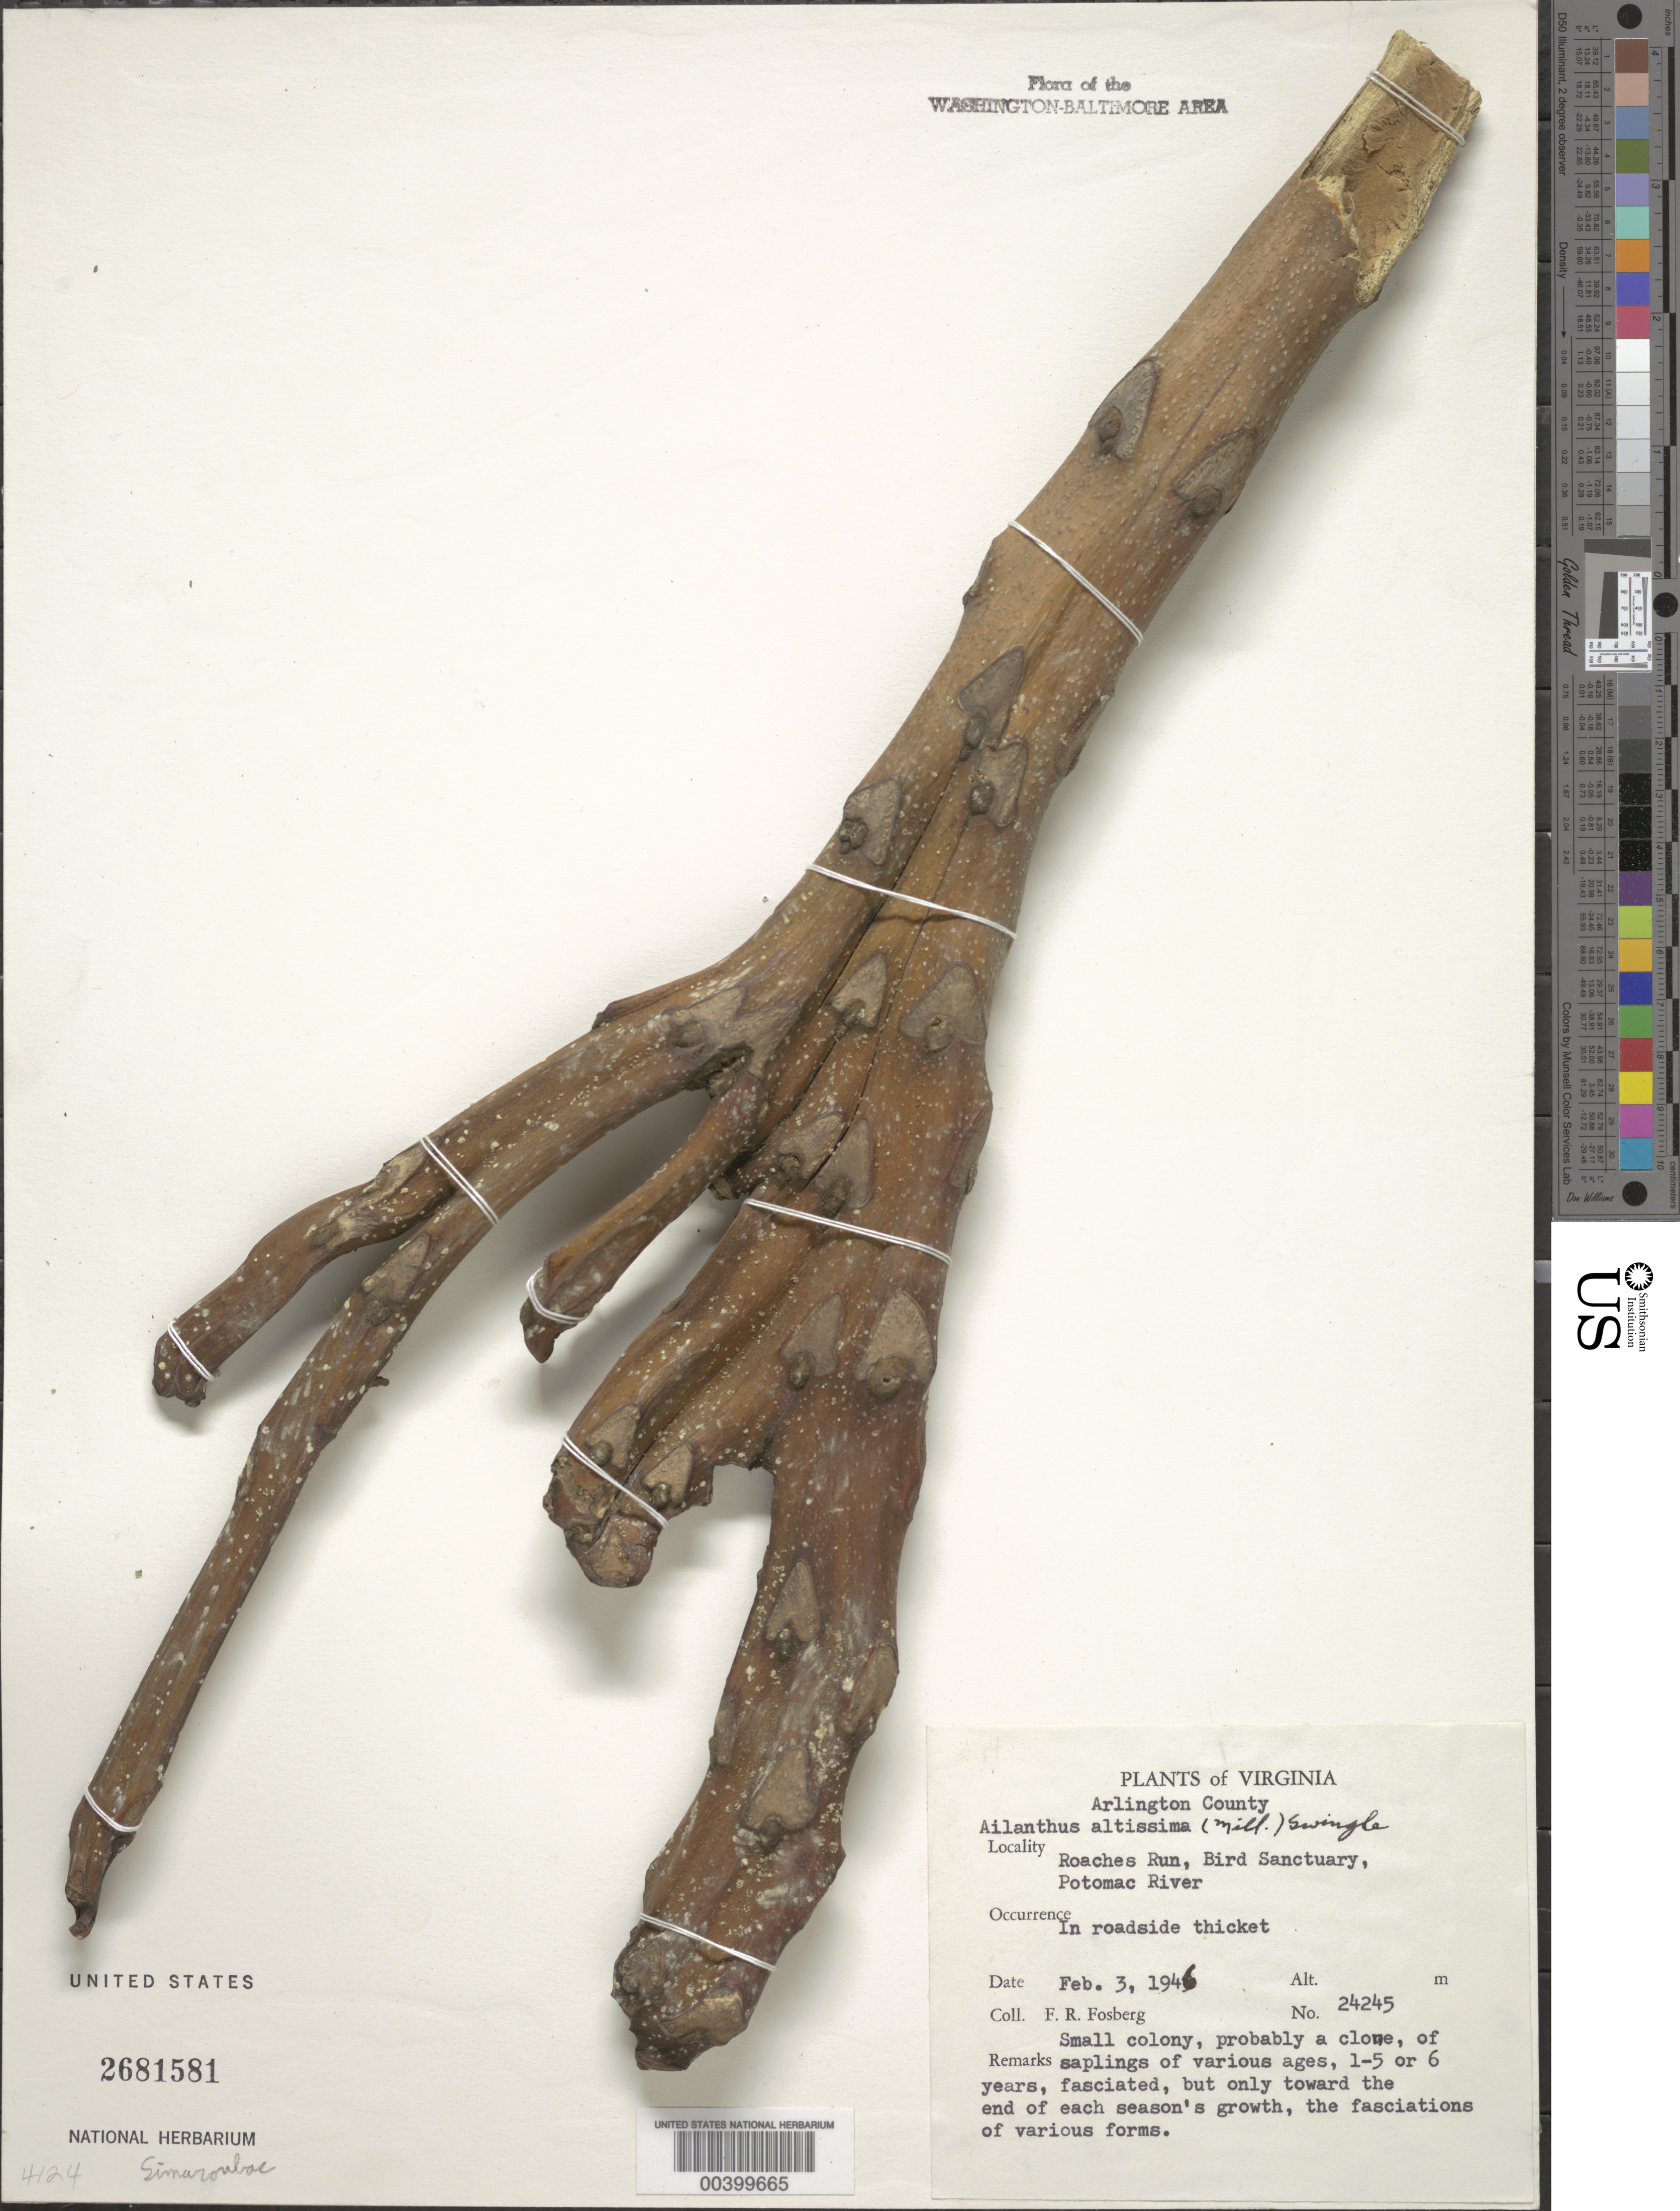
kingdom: Plantae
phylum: Tracheophyta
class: Magnoliopsida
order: Sapindales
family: Simaroubaceae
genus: Ailanthus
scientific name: Ailanthus altissima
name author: (Mill.) Swingle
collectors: F. R. Fosberg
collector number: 24245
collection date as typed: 03 Feb 1946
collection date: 1946-02-03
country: United States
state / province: Virginia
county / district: Arlington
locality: Roaches Run, Bird Sanctuary, Potomac River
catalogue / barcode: US 2681581